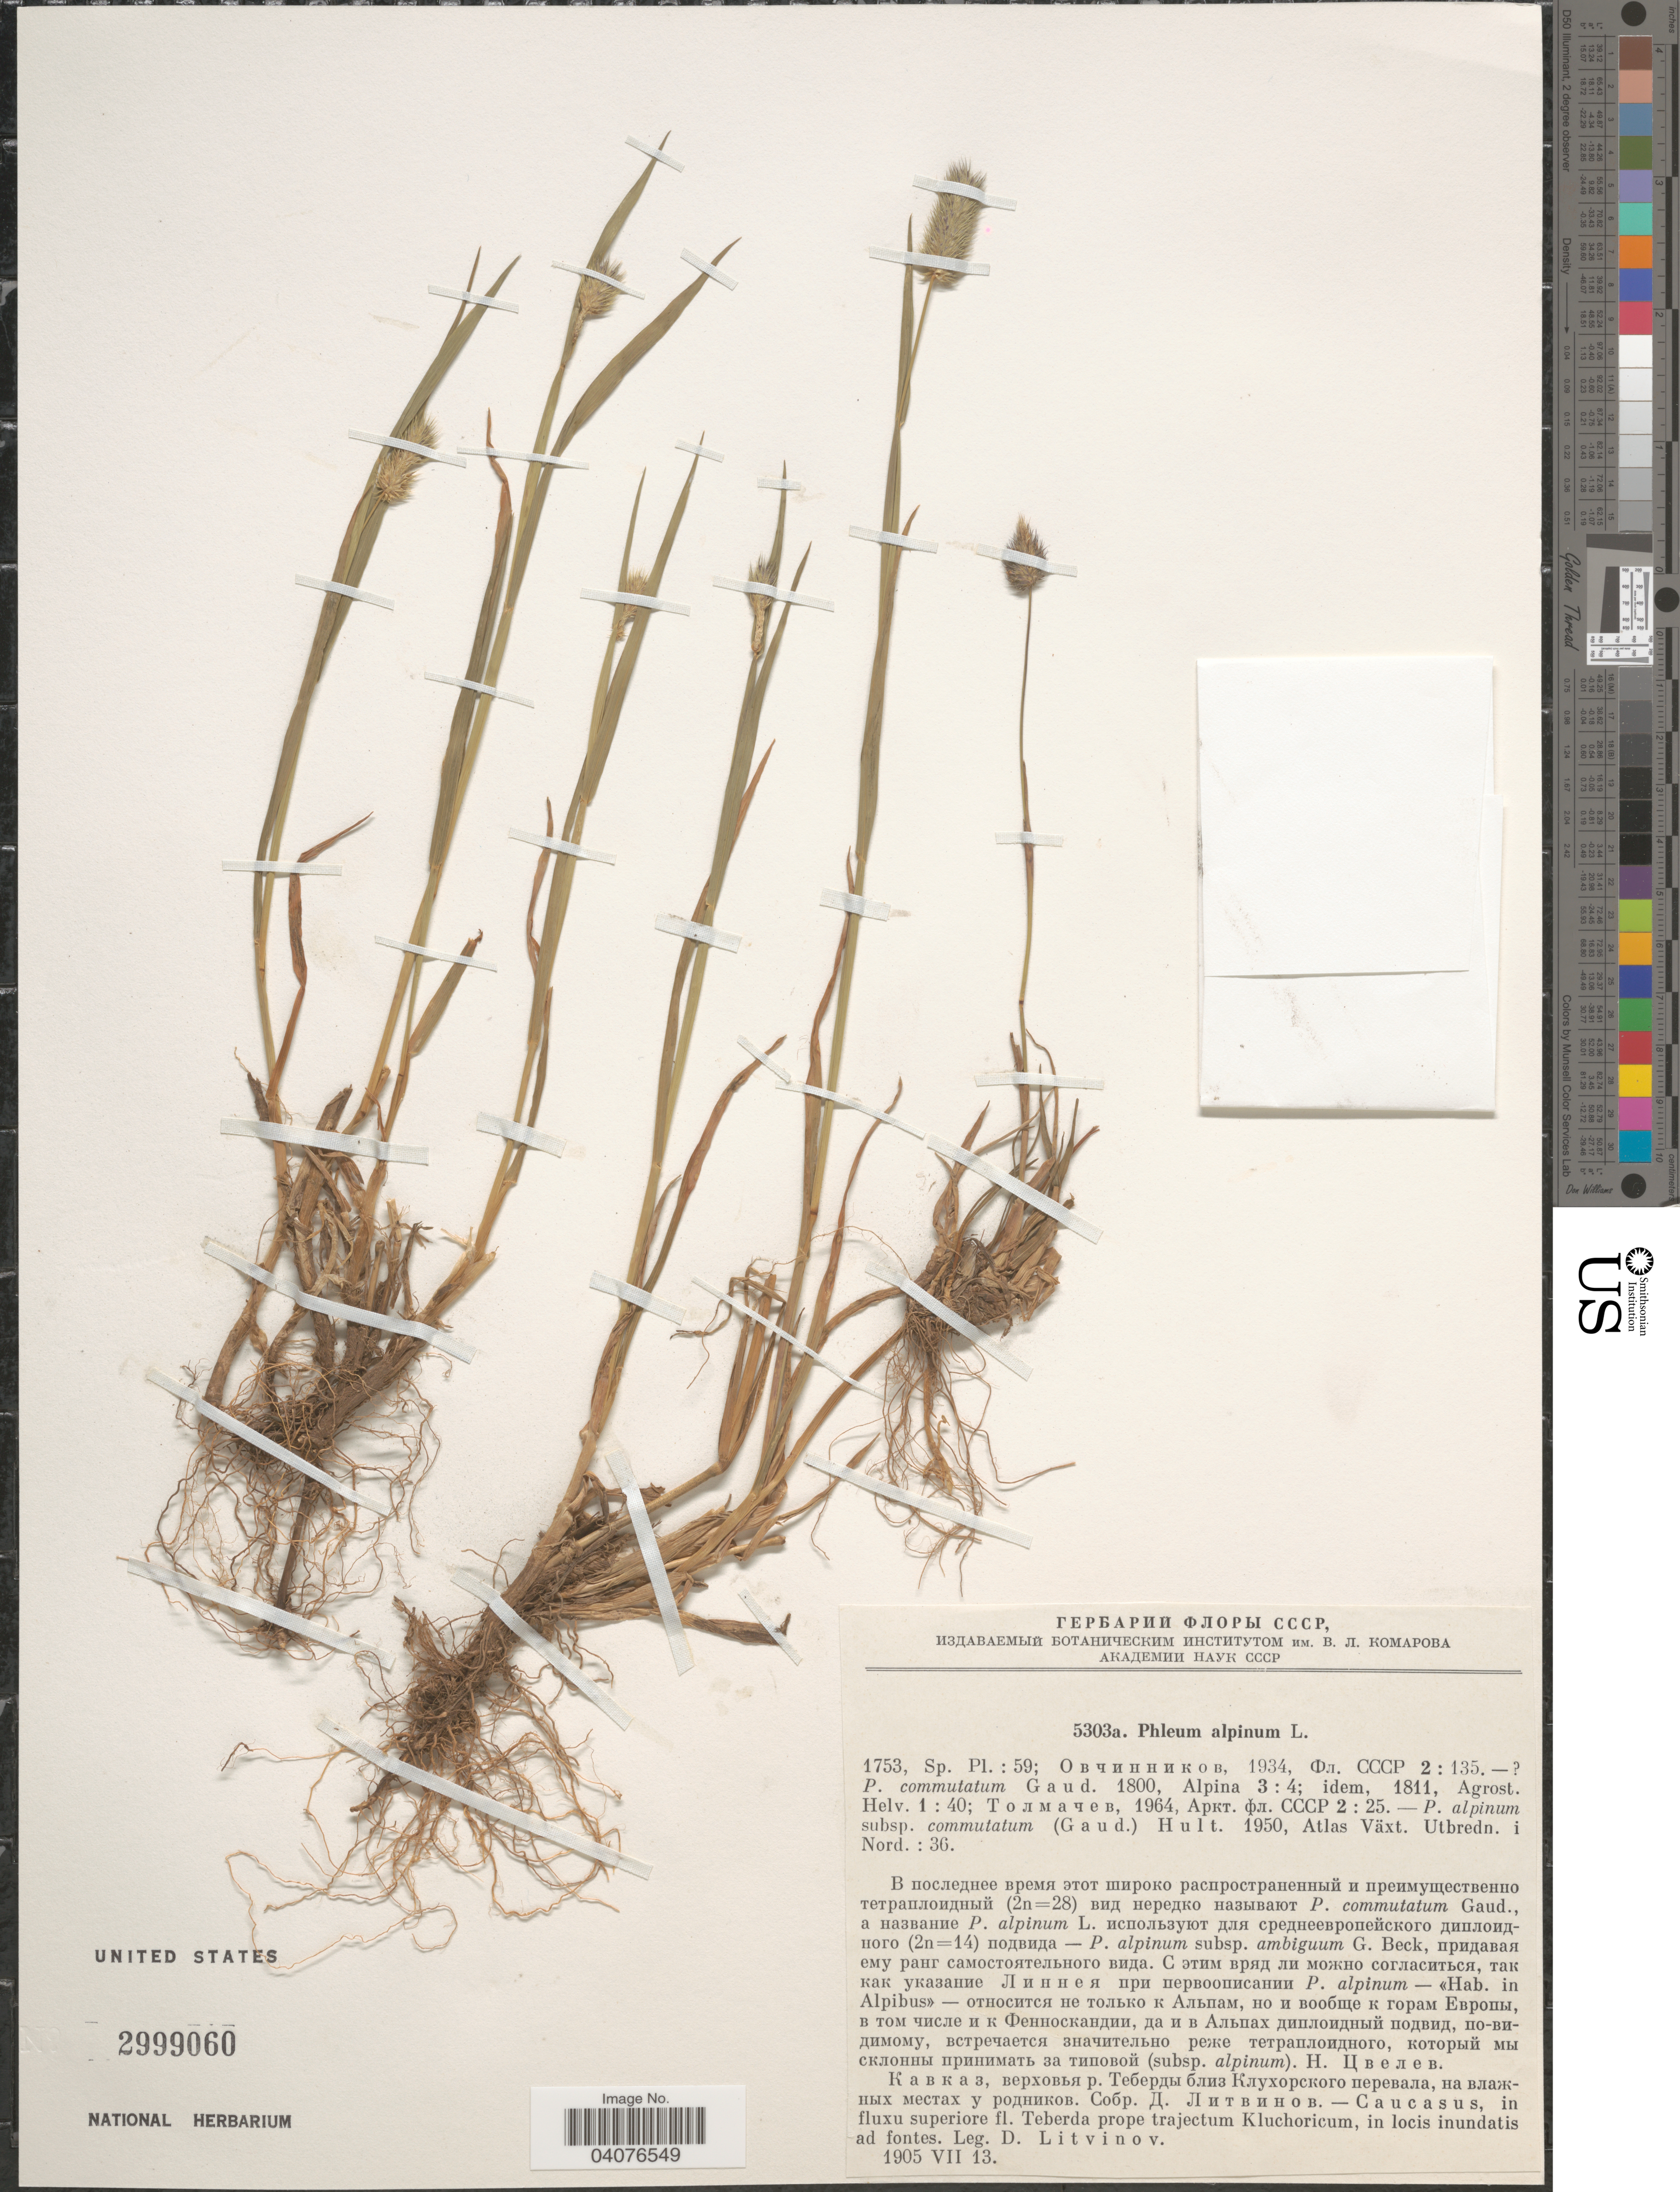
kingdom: Plantae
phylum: Tracheophyta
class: Liliopsida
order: Poales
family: Poaceae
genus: Phleum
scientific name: Phleum alpinum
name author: L.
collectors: D. Litvinov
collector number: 5303a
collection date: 1905-07-13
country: Russian Federation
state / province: Karachay-Cherkess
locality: Caucasus, in fluxu superiore fl. Teberda prope trajectum Kluchorium, in locis inundatis ad fontes.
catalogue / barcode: US 2999060